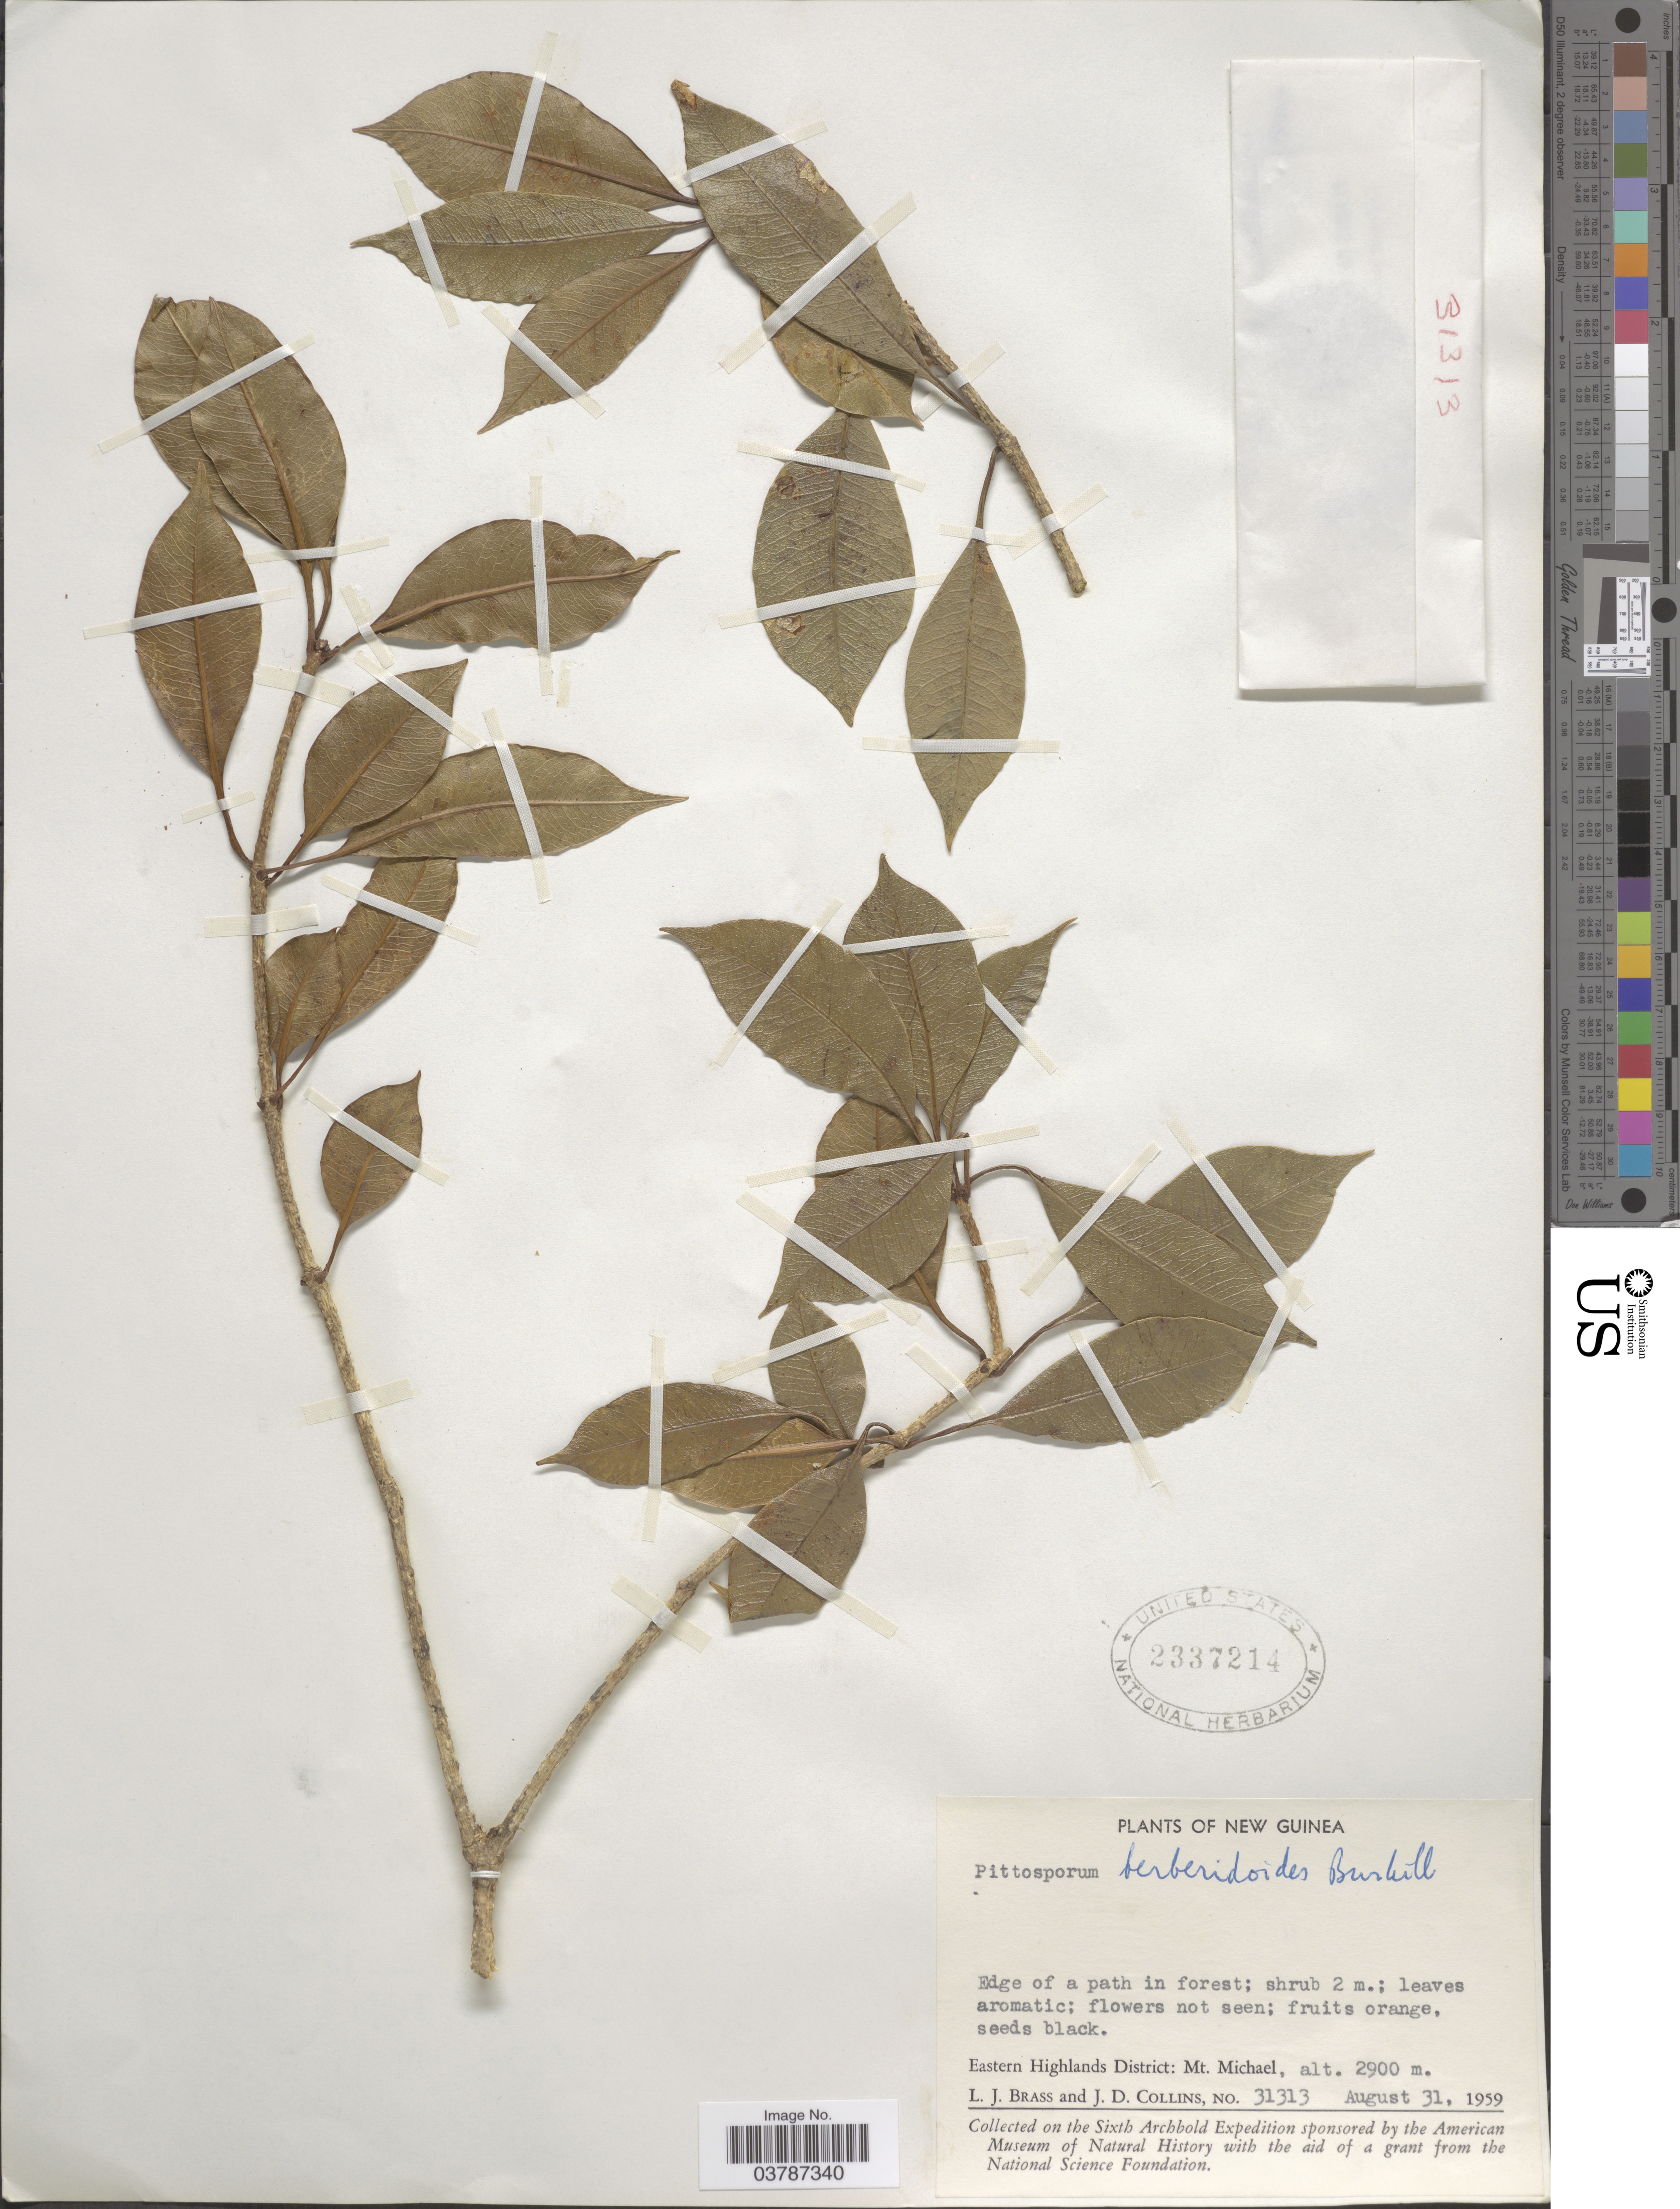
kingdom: Plantae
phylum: Tracheophyta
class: Magnoliopsida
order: Apiales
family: Pittosporaceae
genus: Pittosporum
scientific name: Pittosporum berberidoides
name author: Burkill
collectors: L. J. Brass & J. Collins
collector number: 31313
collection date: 1959-08-31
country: Papua New Guinea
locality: New Guinea. Eastern Highlands District: Mt. Michael.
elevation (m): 2900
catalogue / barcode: US 2337214